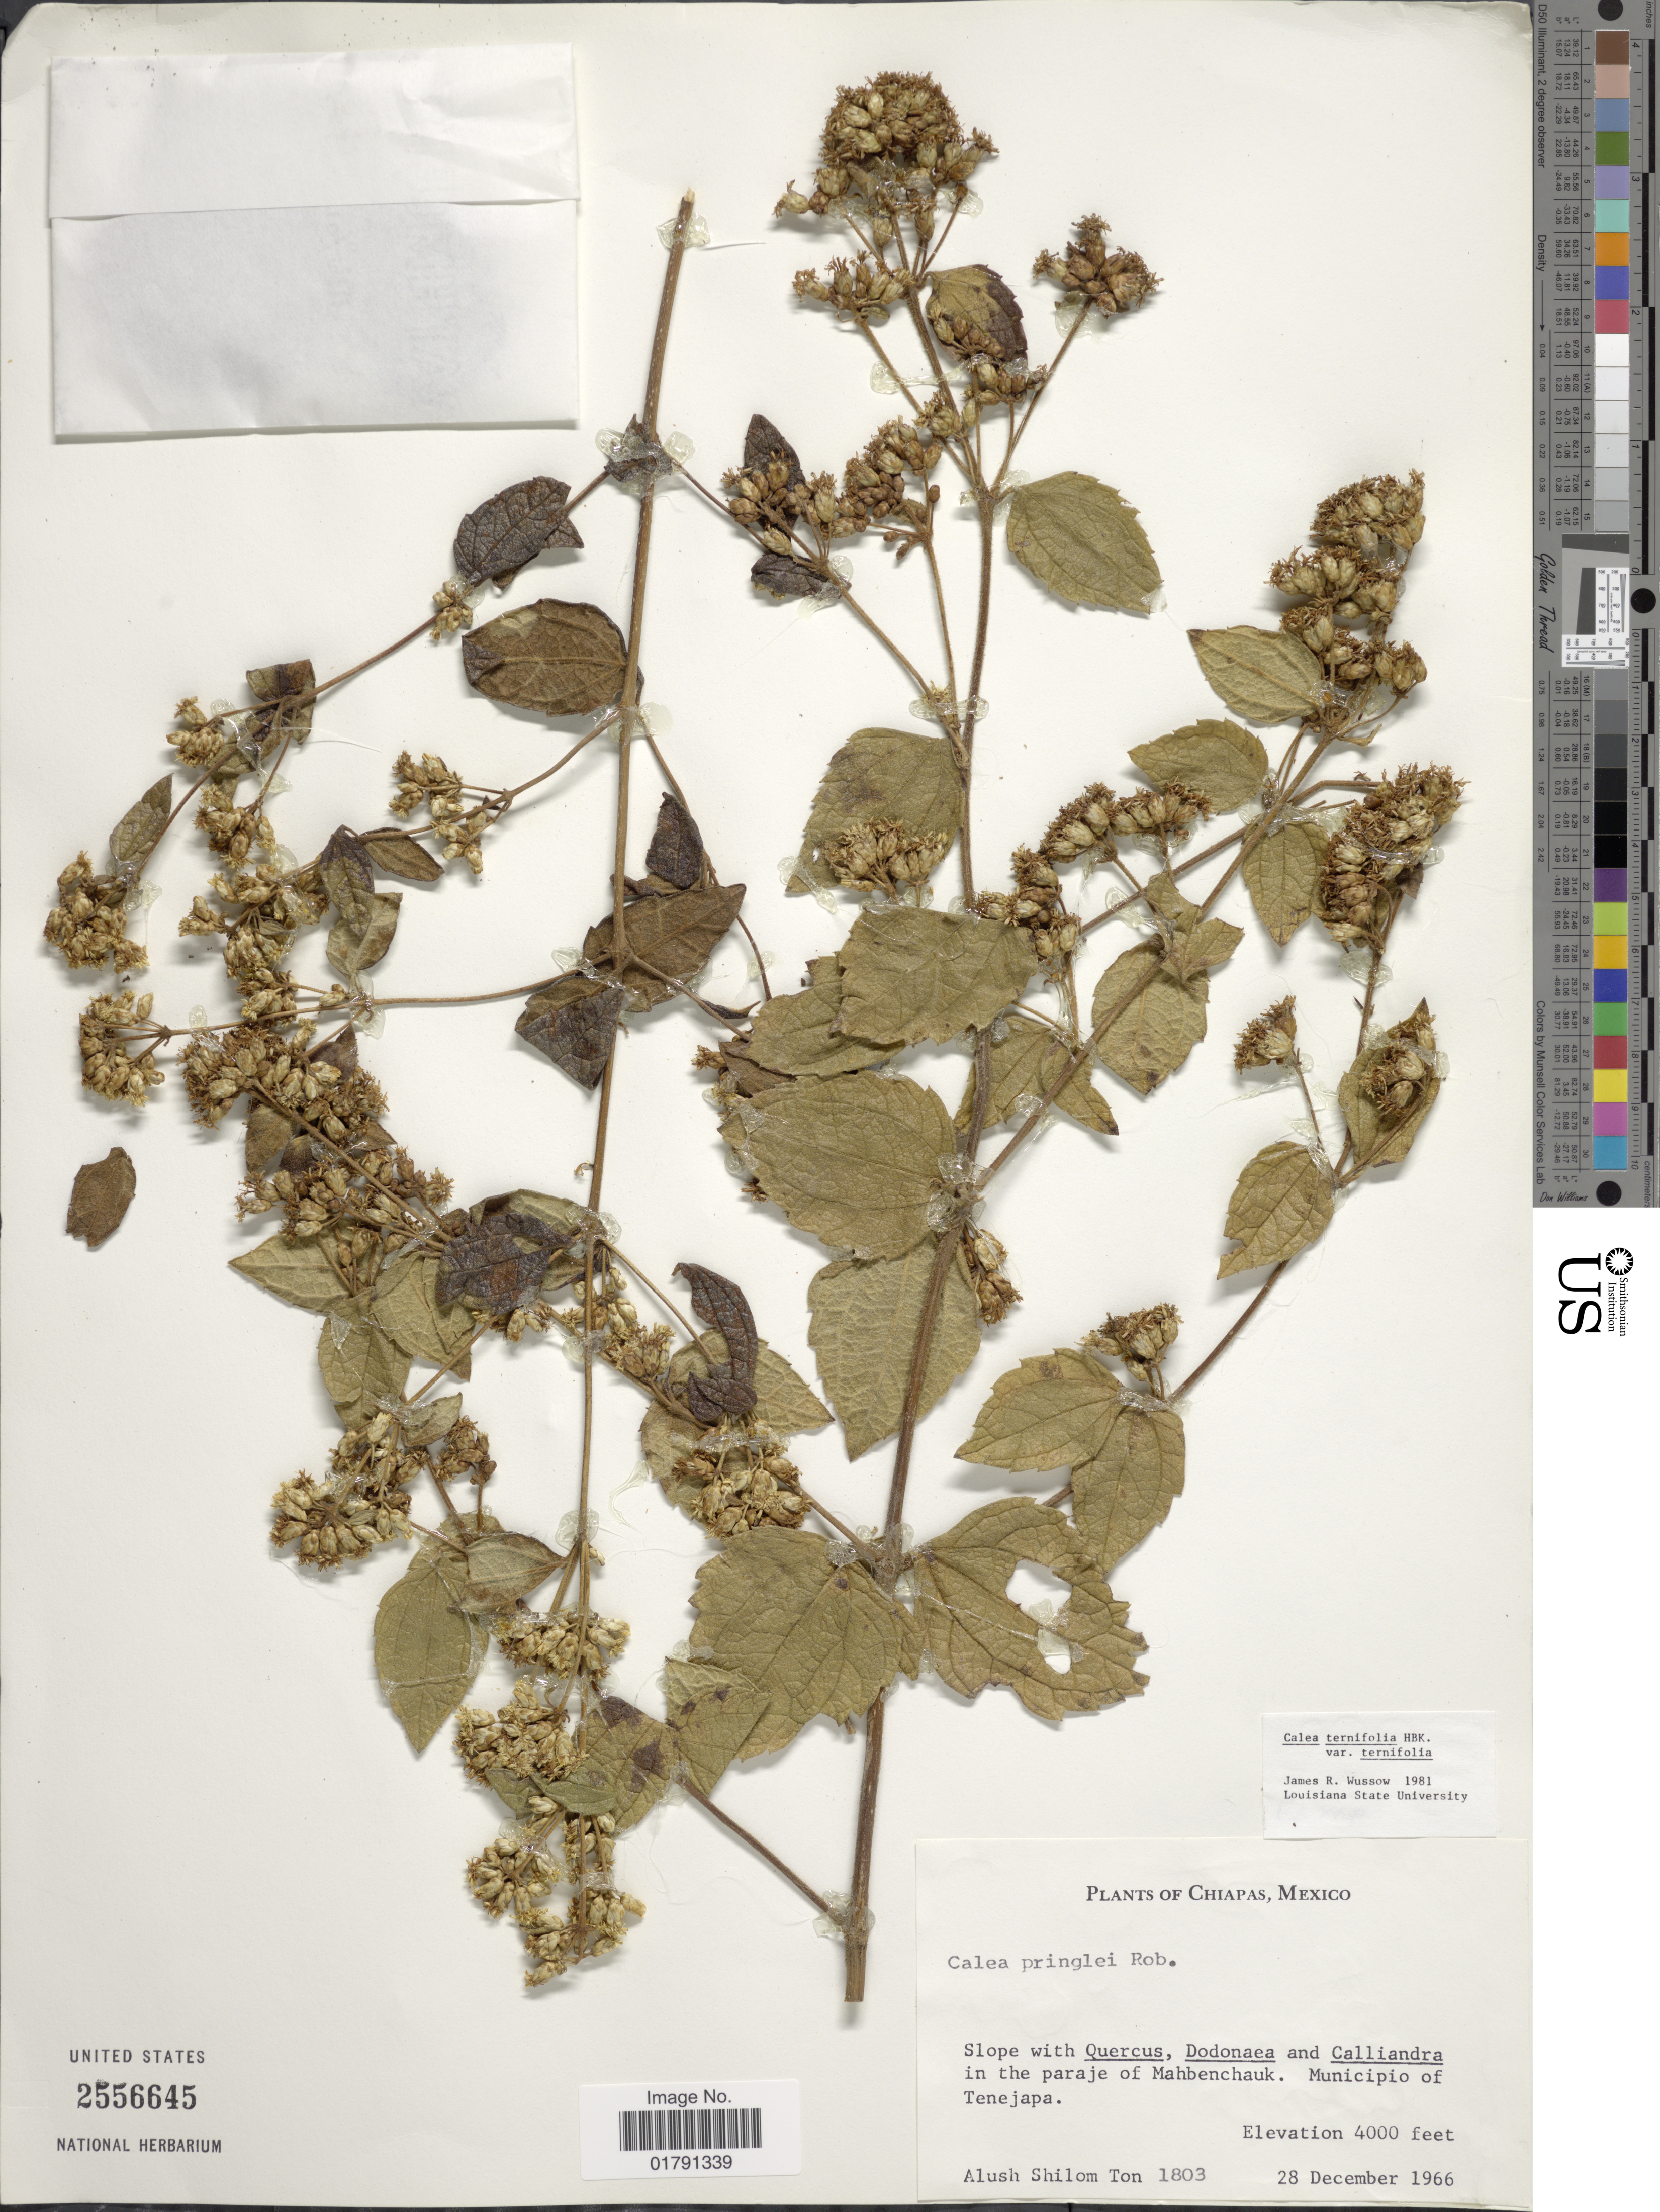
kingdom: Plantae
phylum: Tracheophyta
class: Magnoliopsida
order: Asterales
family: Asteraceae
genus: Calea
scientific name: Calea ternifolia var. ternifolia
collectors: A. M. Ton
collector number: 1803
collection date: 1966-12-28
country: Mexico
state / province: Chiapas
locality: Paraje of Mahbenchauk, Municipio of Tenejapa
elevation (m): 1219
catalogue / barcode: US 2556645